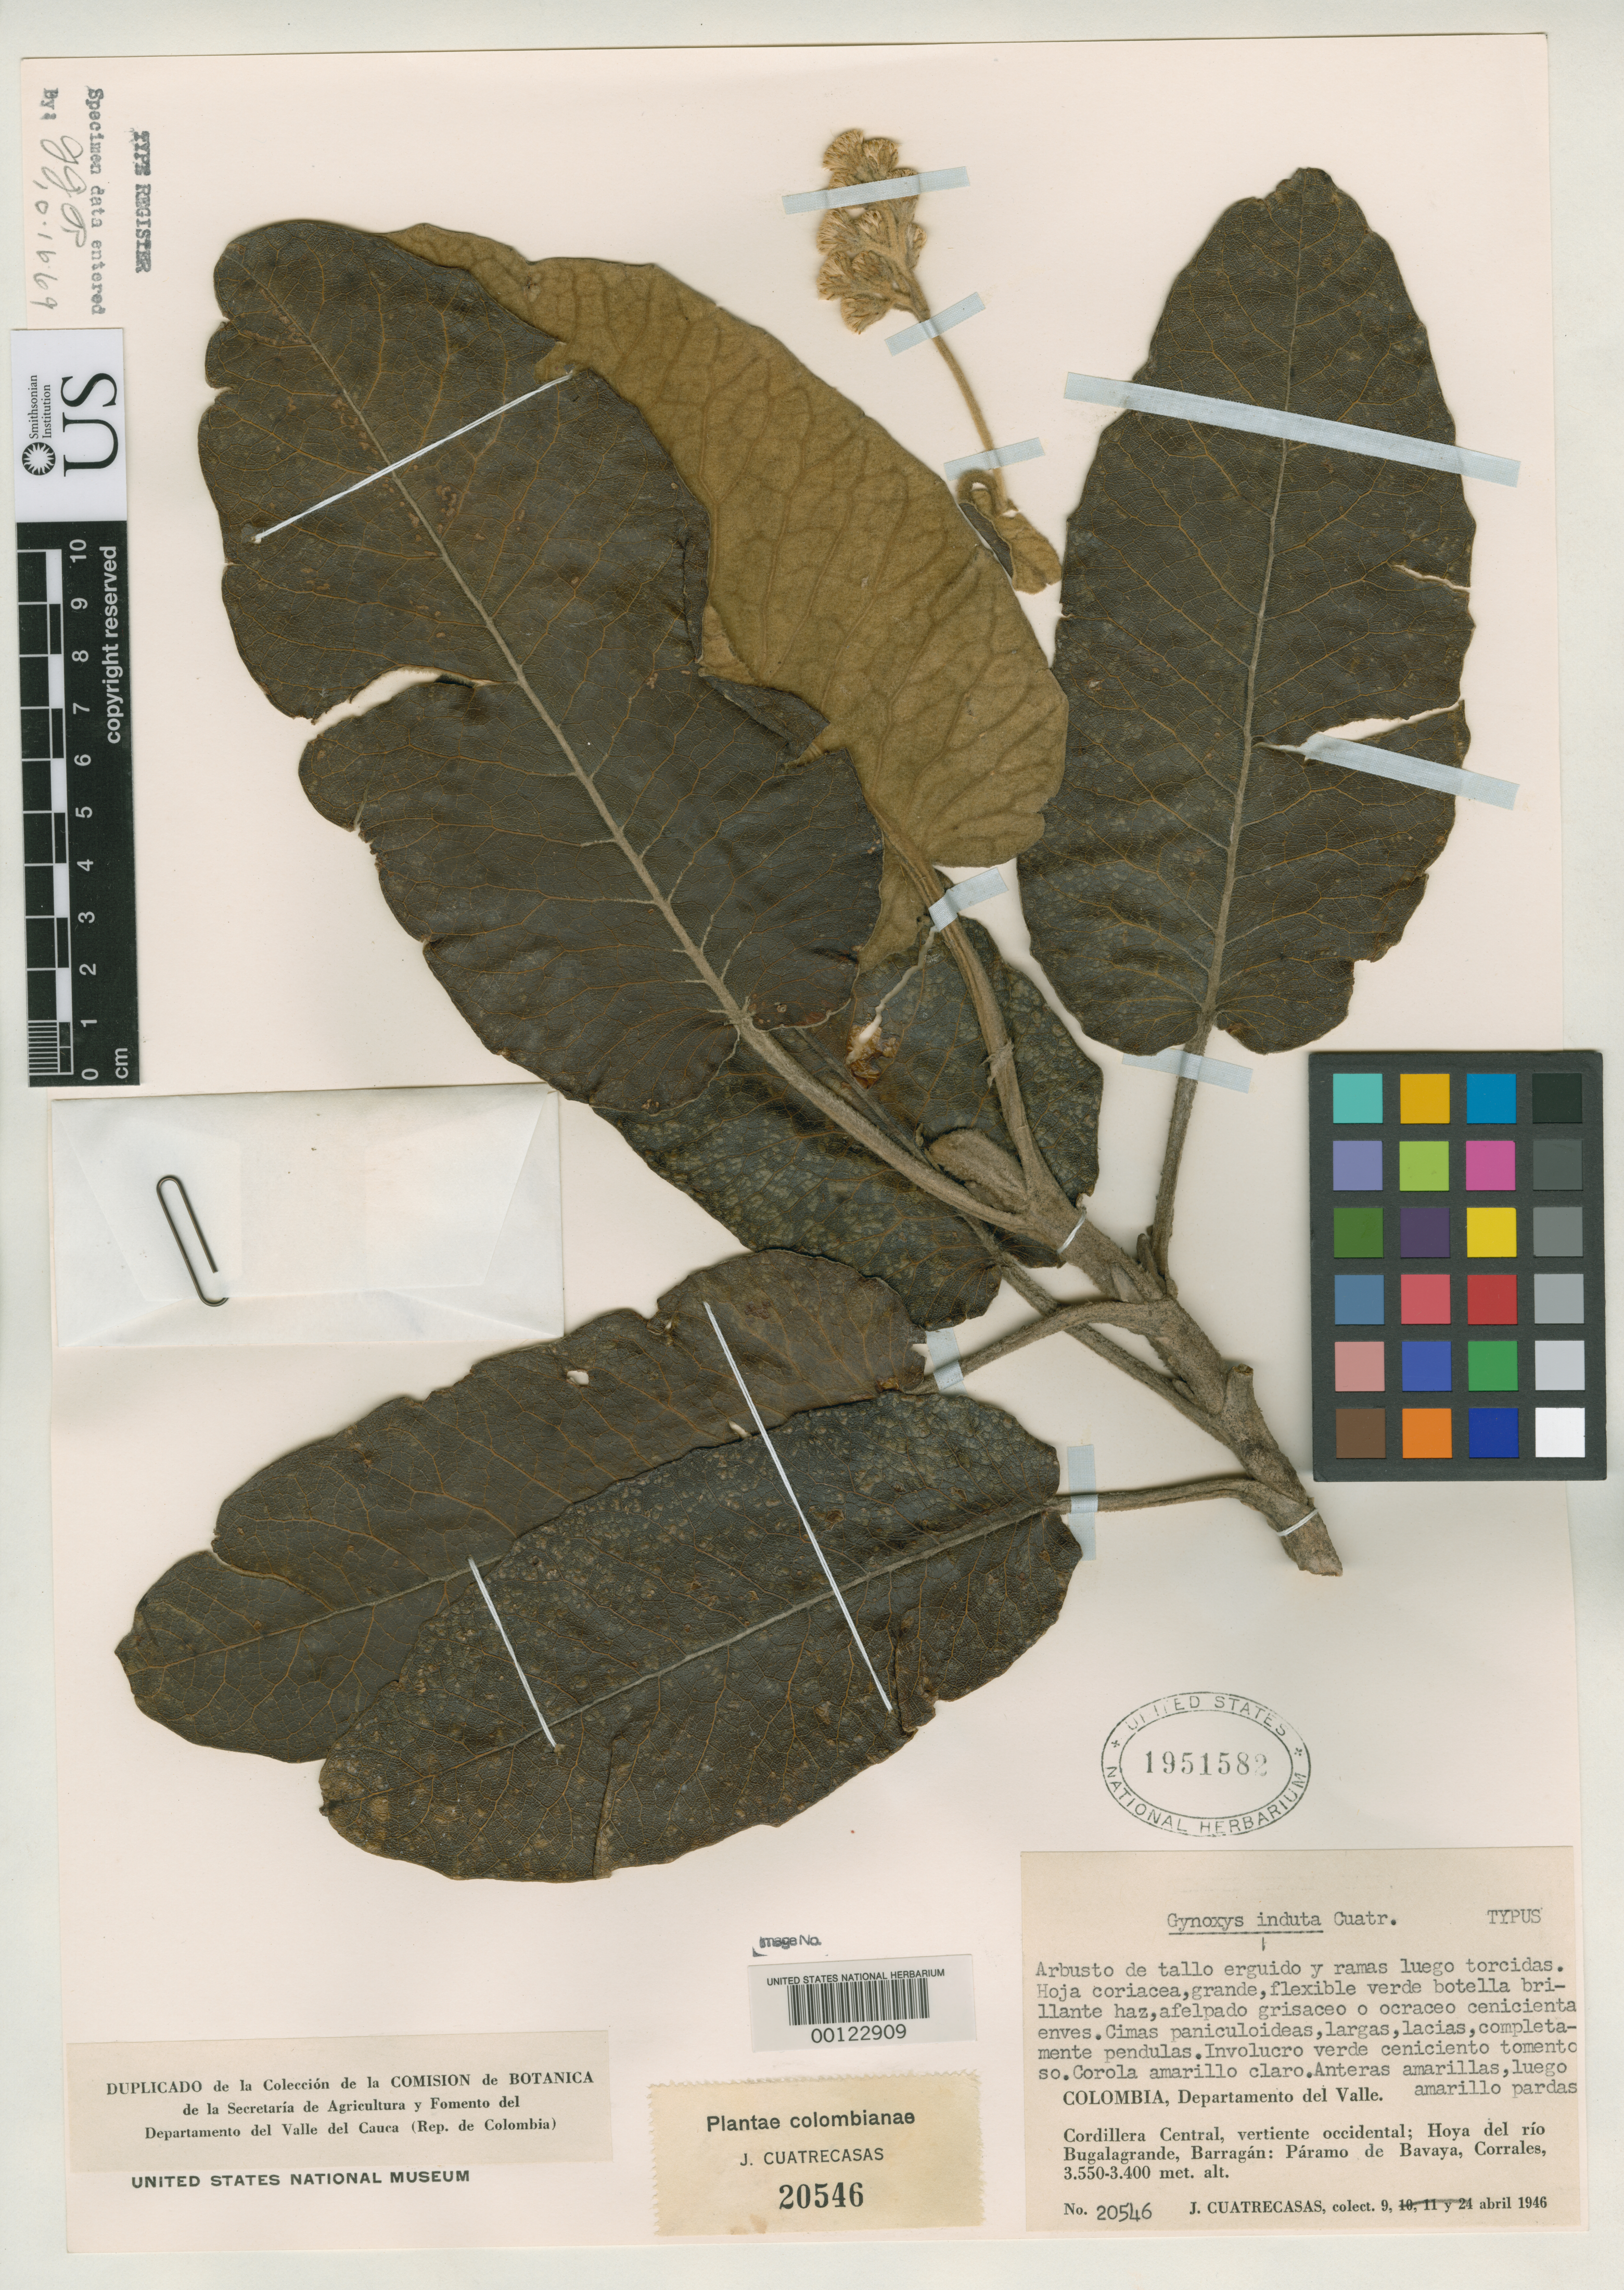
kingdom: Plantae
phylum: Tracheophyta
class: Magnoliopsida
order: Asterales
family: Asteraceae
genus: Gynoxys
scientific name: Gynoxys induta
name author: Cuatrec.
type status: Type Collection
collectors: J. Cuatrecasas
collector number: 20546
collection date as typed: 09 Apr 1946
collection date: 1946-04-09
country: Colombia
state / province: Valle del Cauca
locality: Hoya del Rio Bugla Grande, Barragan.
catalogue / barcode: US 1951582